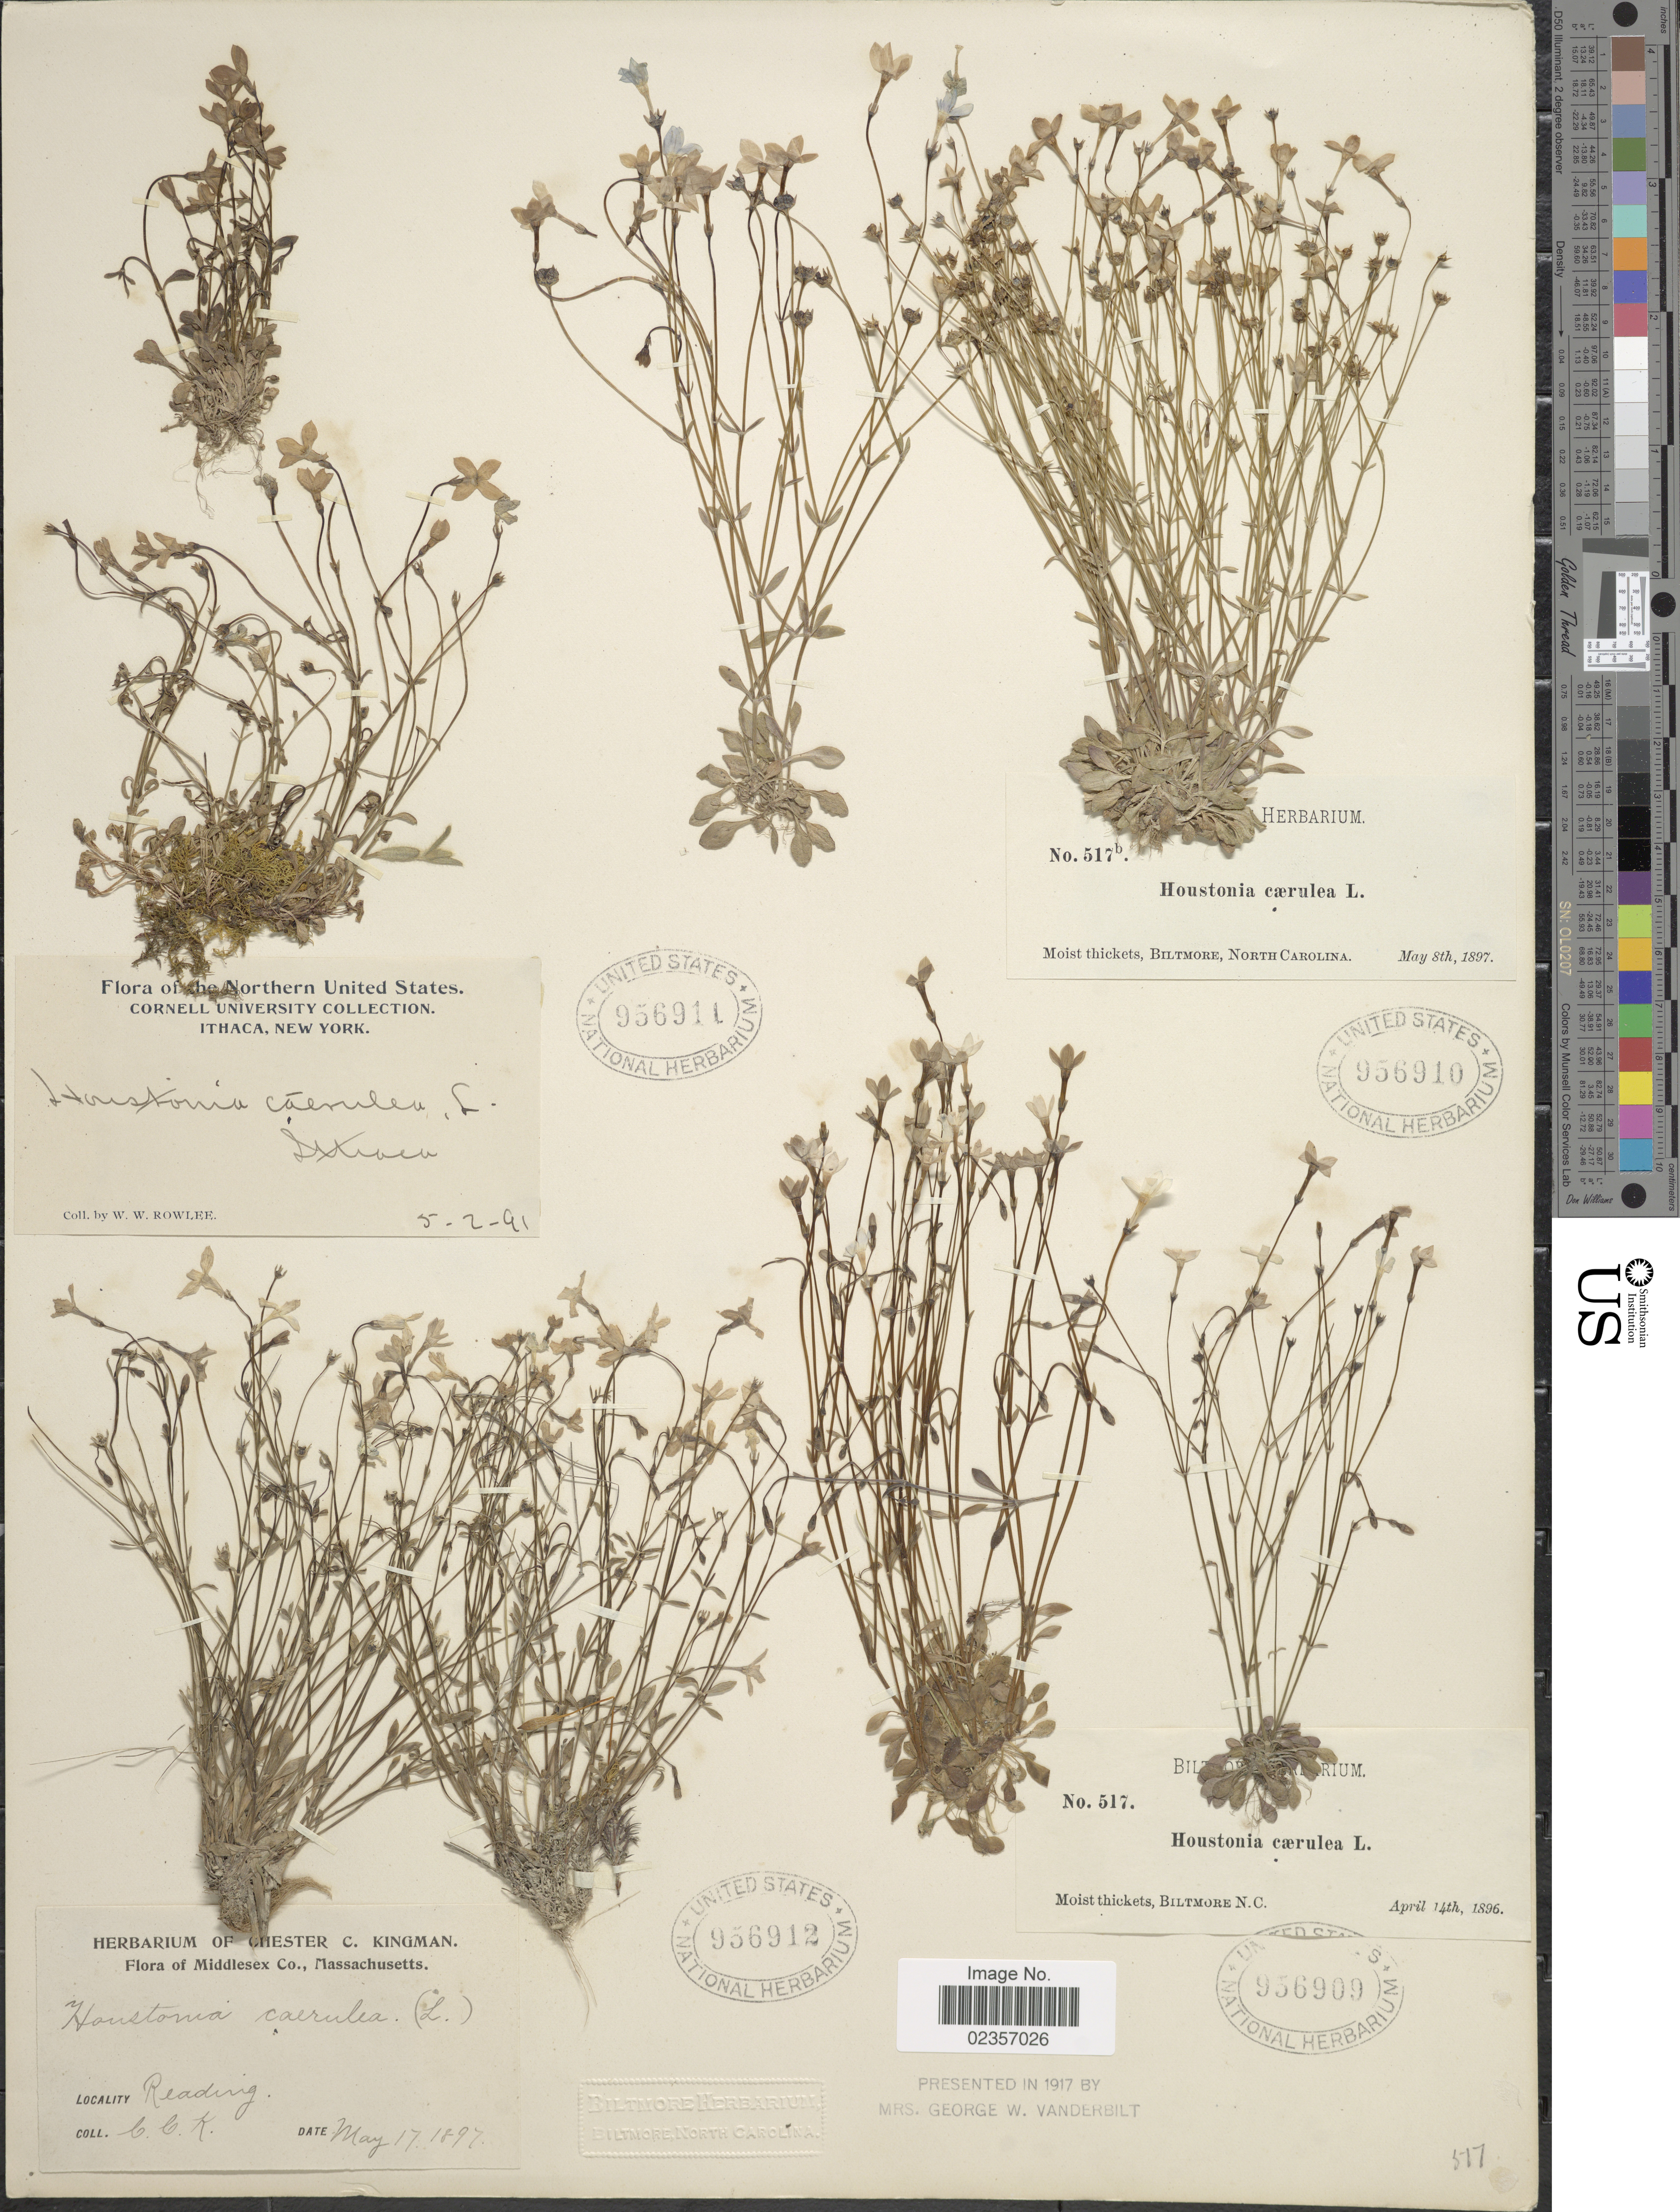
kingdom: Plantae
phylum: Tracheophyta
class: Magnoliopsida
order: Gentianales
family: Rubiaceae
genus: Houstonia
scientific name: Houstonia caerulea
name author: L.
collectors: ex herb. Biltmore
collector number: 517b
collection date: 1897-05-08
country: United States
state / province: North Carolina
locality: Moist thickets, Biltmore.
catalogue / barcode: US 956910-4